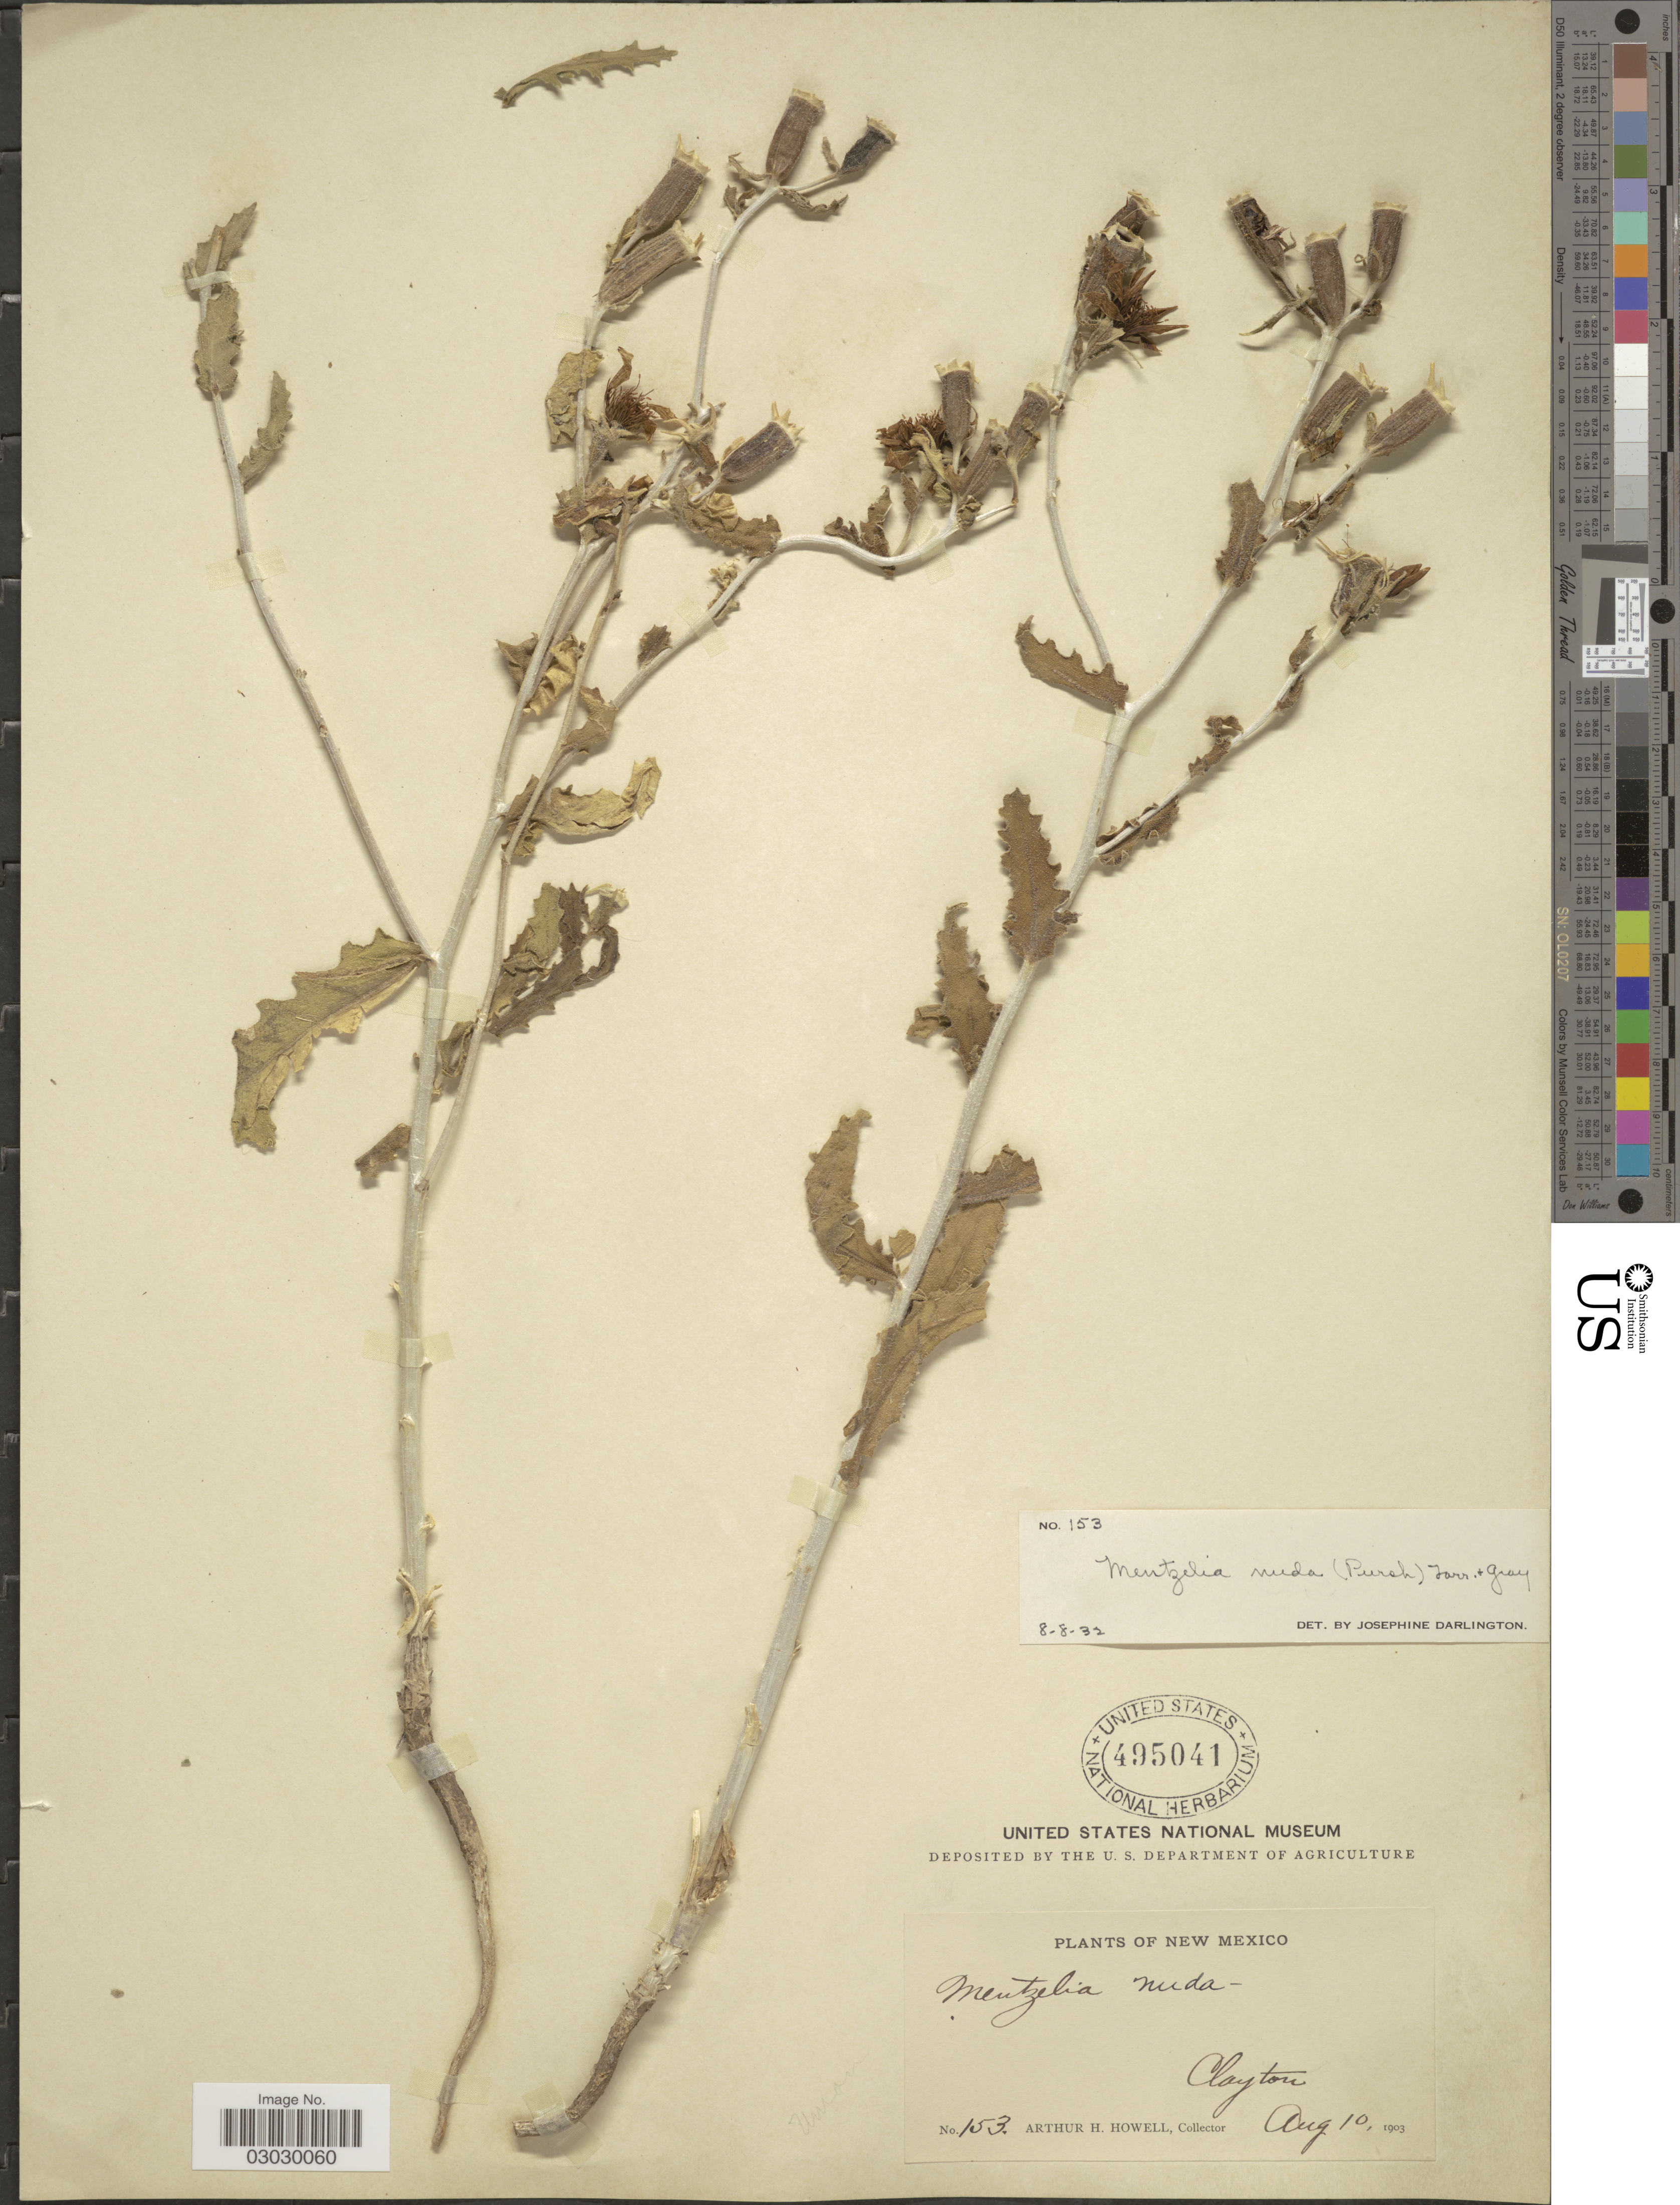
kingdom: Plantae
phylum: Tracheophyta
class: Magnoliopsida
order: Cornales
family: Loasaceae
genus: Mentzelia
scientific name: Mentzelia nuda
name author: (Pursh) Torr. & A. Gray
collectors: A. H. Howell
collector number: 153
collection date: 1903-08-10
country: United States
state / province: New Mexico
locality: Clayton.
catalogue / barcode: US 495041